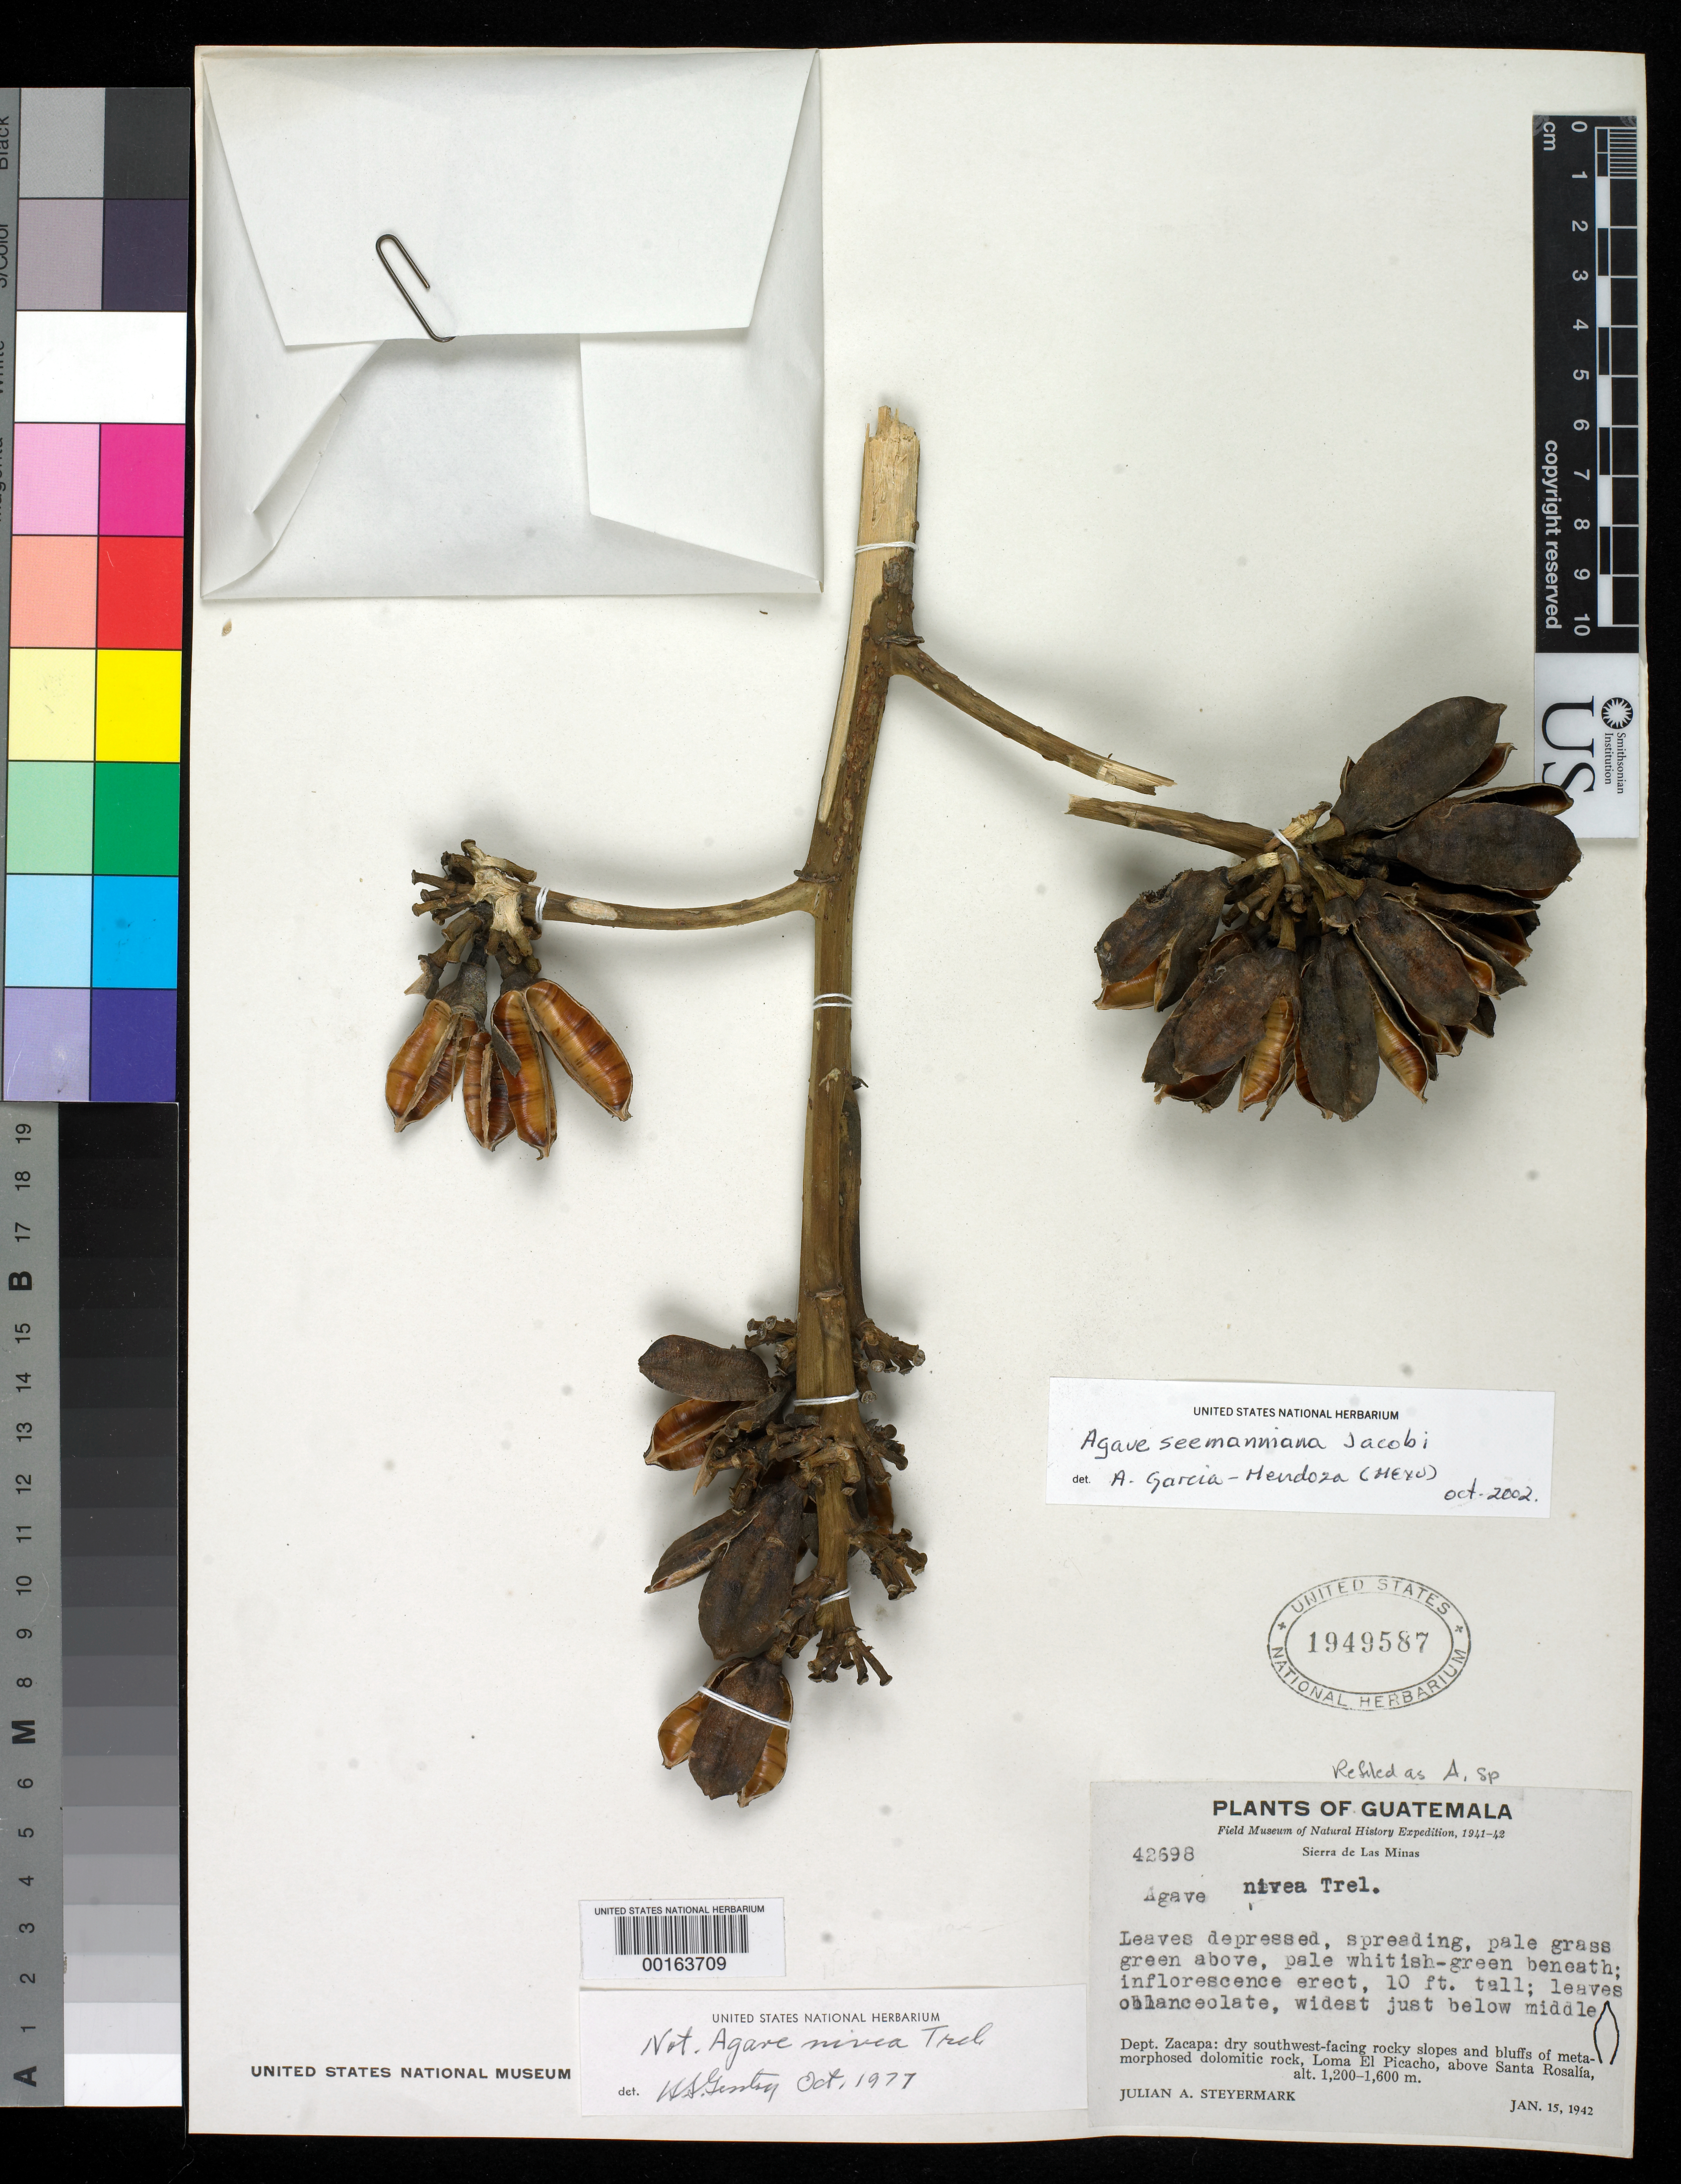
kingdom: Plantae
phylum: Tracheophyta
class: Liliopsida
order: Asparagales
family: Asparagaceae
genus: Agave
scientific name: Agave seemanniana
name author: Jacobi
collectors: J. Steyermark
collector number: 42698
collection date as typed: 15 Jan 1942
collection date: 1942-01-15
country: Guatemala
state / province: Zacapa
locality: Sierra de las minas; loma el picacho, above Santa Rosalia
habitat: Dry sw facing slopes & bluffs of metamorphosed dolomitic rock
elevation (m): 1200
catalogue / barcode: US 1949587